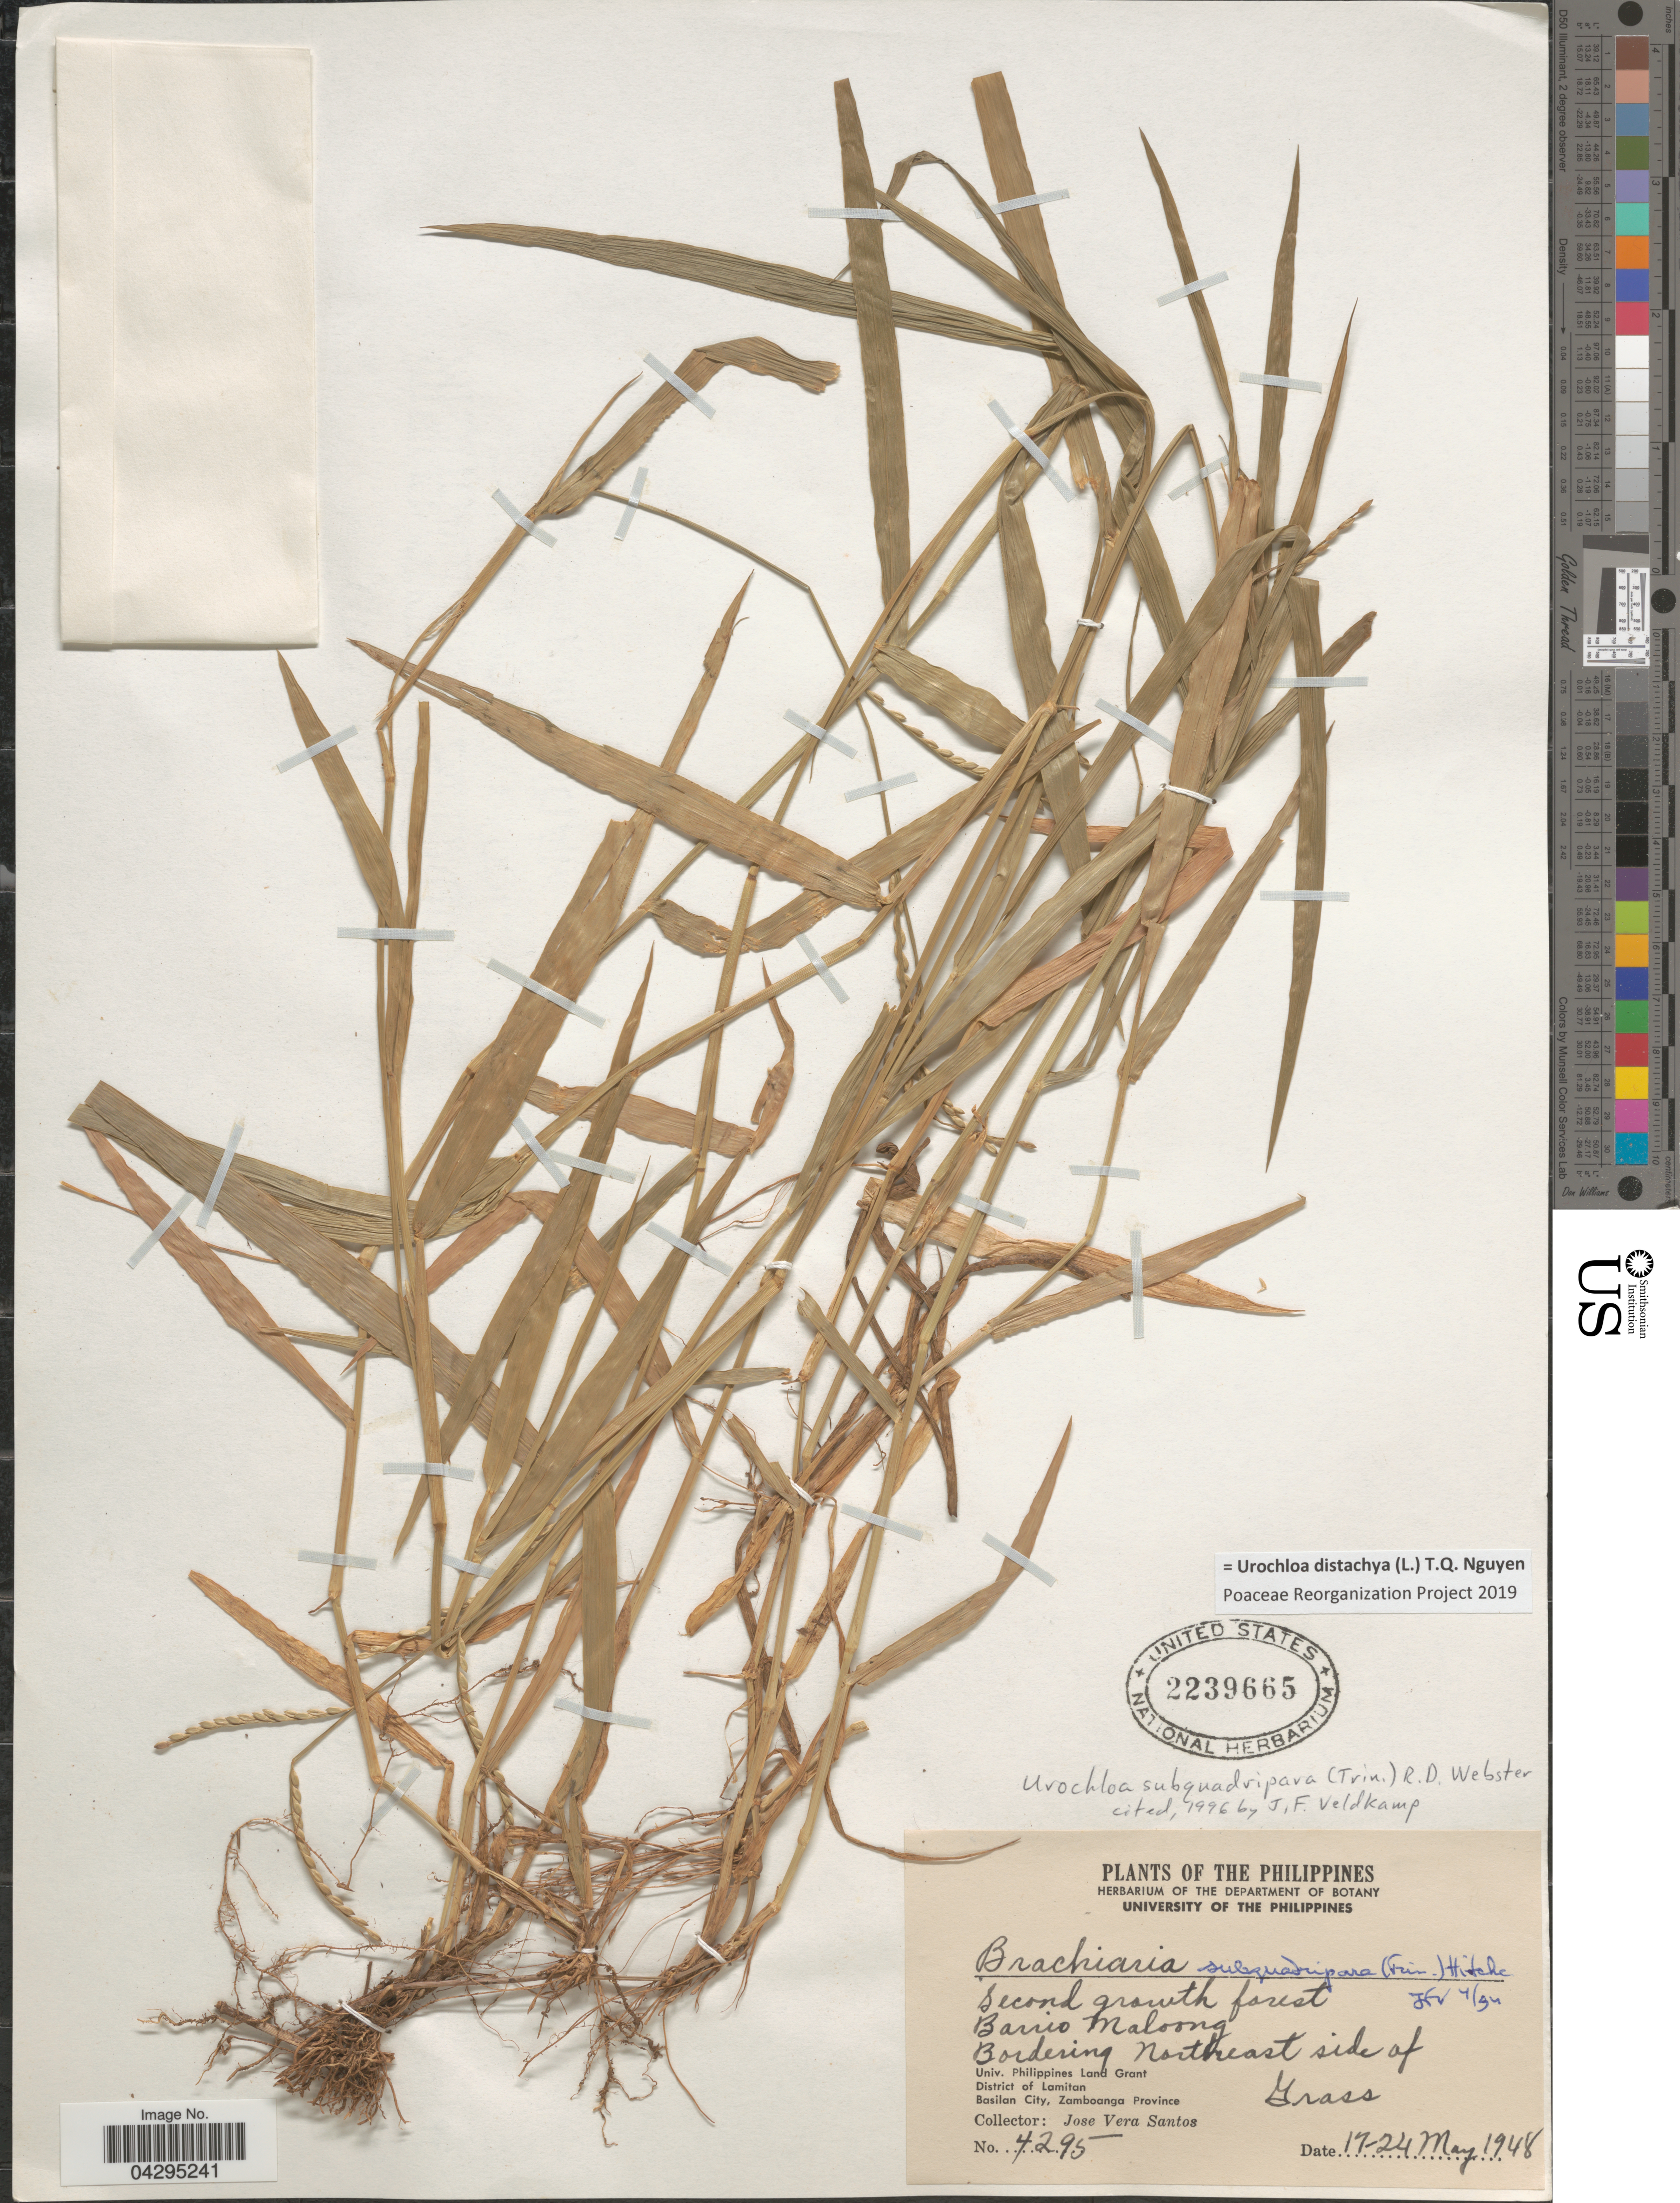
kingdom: Plantae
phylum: Tracheophyta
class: Liliopsida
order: Poales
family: Poaceae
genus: Urochloa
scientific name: Urochloa distachya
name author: (L.) T.Q. Nguyen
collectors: J. Santos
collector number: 4295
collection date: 1948-05-17/1948-05-24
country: Philippines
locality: Barrio Maloong. Bordering Northeast side of Grass. Univ. Philippines Land Grant. District of Lamitan. Basilan City, Zamboanga Province.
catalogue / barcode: US 2239665